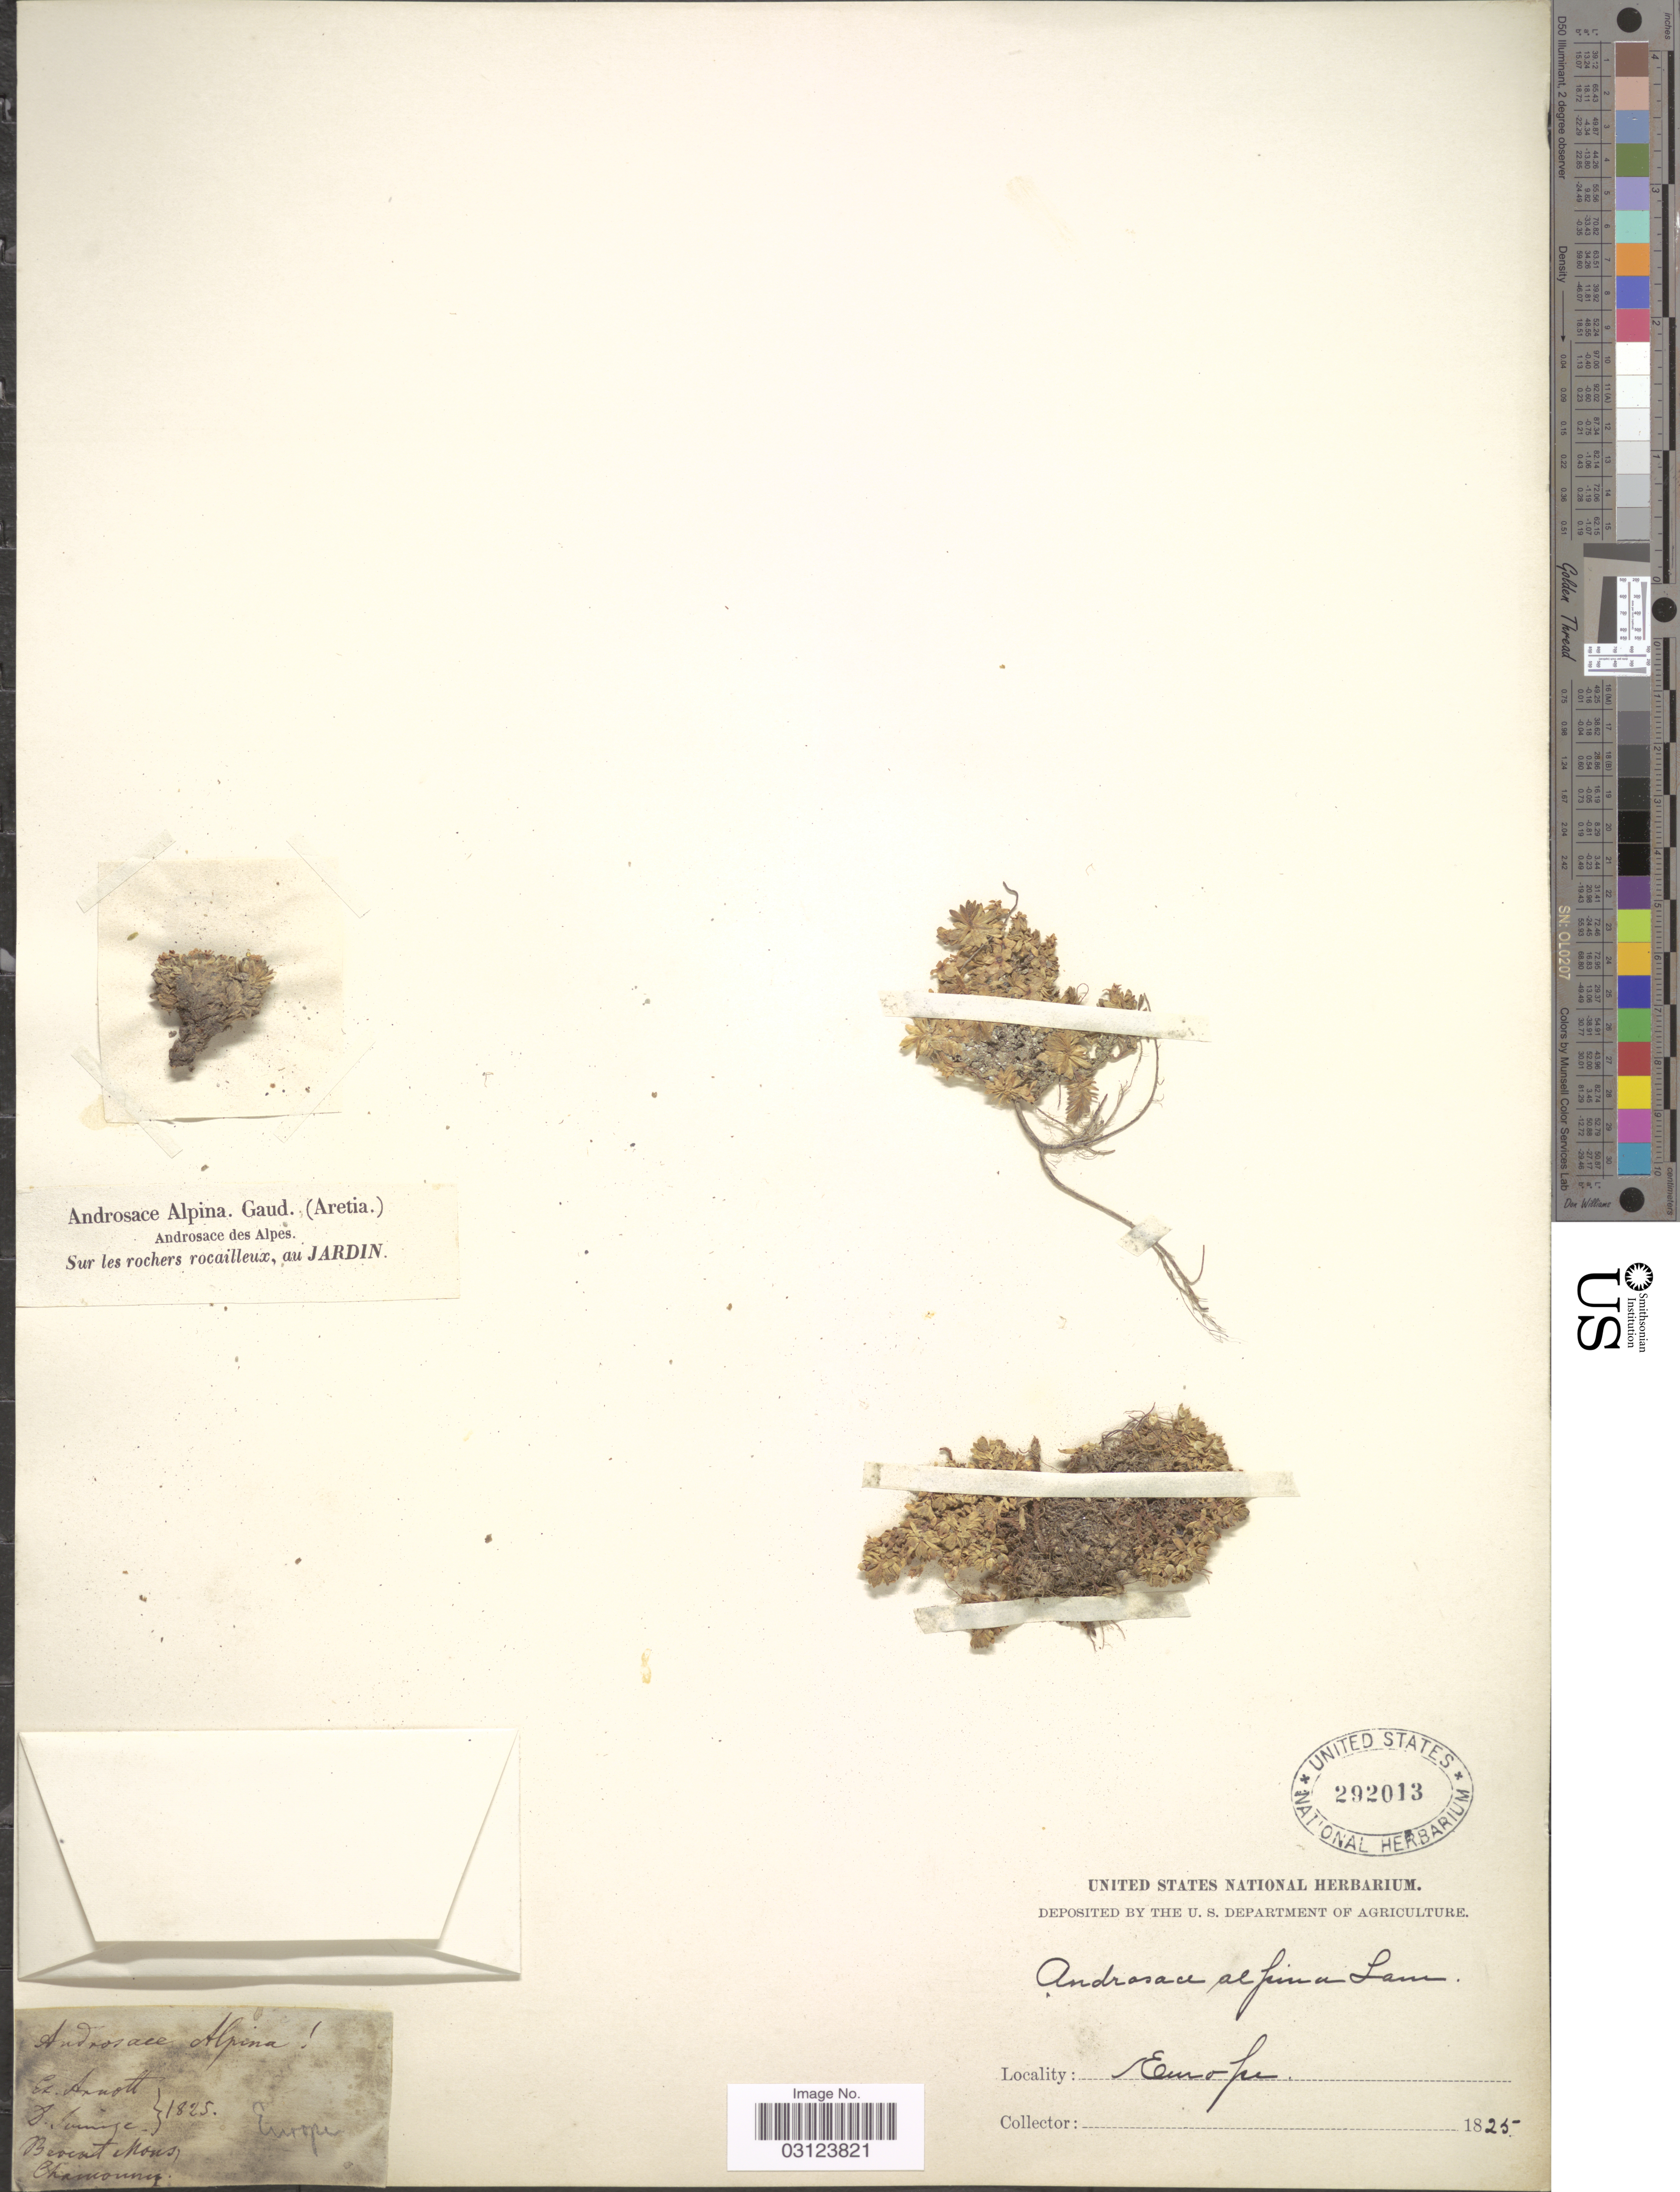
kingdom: Plantae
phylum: Tracheophyta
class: Magnoliopsida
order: Ericales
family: Primulaceae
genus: Androsace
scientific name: Androsace alpina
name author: Lam.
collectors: ex herb. United States National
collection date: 1825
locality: Europe, Androsace des Alpes. Sur les rochers rocailleux, au Jardin.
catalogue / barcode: US 292013